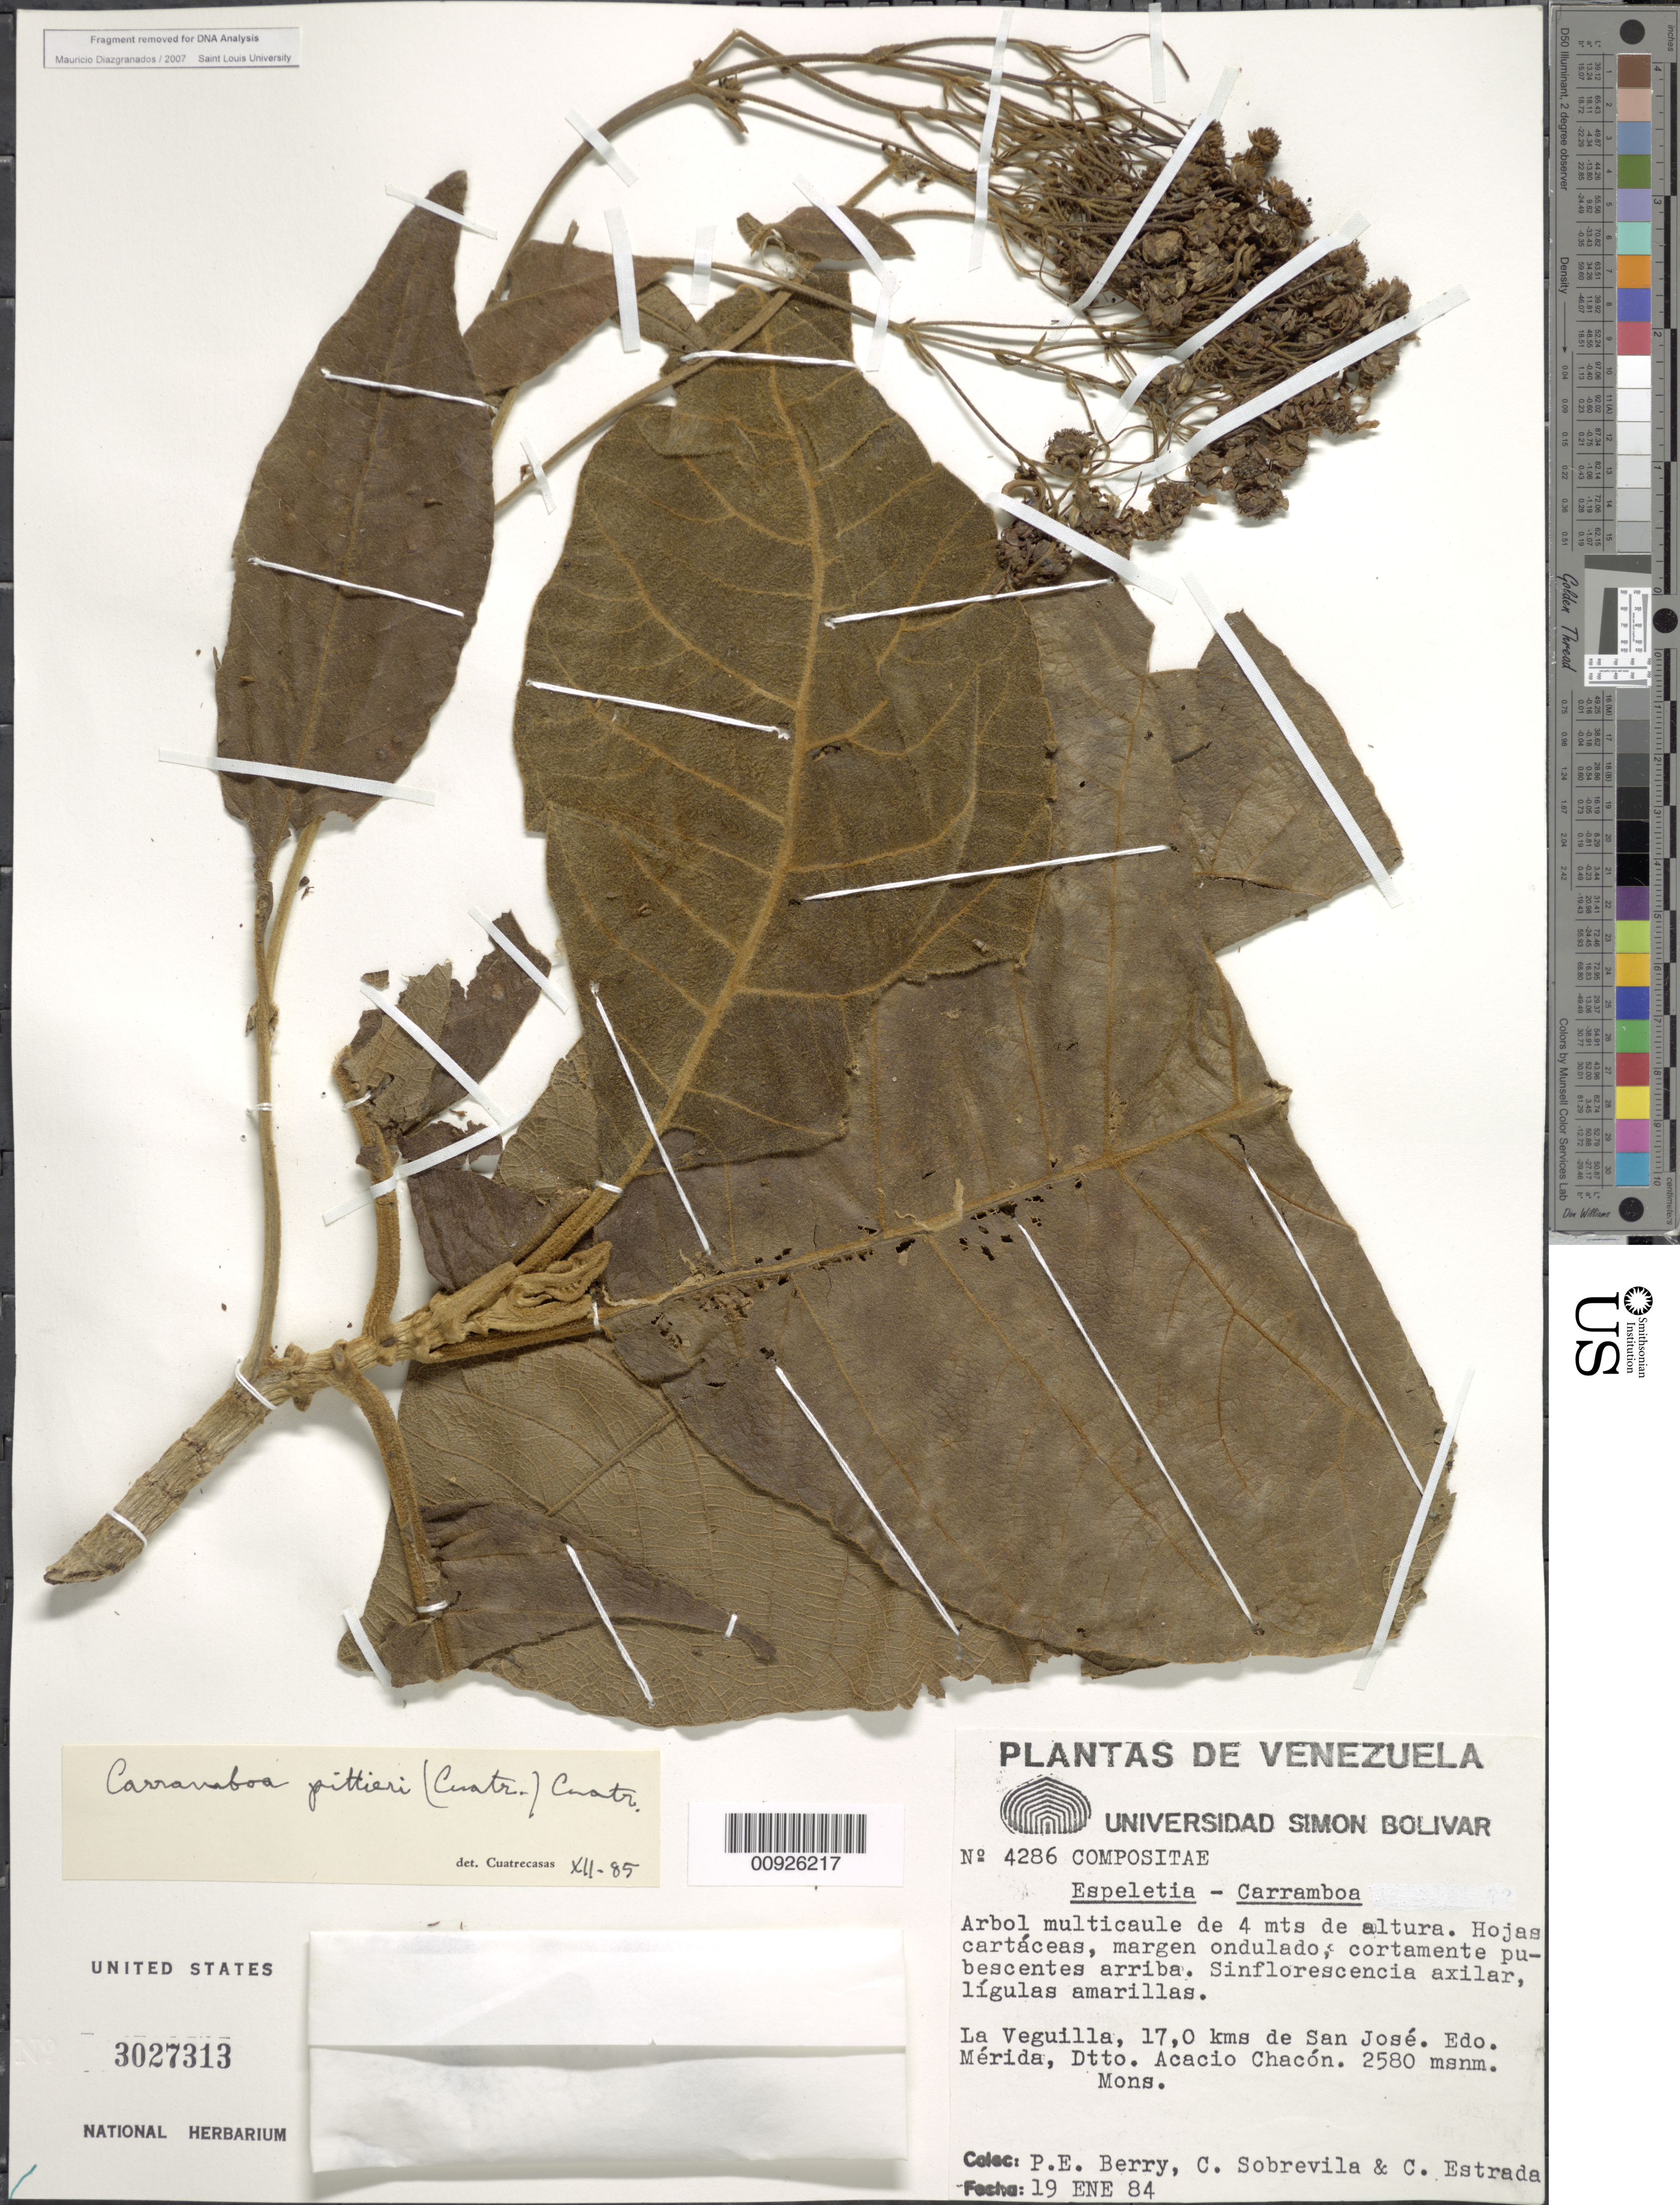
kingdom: Plantae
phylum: Tracheophyta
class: Magnoliopsida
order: Asterales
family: Asteraceae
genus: Carramboa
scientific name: Carramboa badilloi var. pittieri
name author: (Cuatrec.) Cuatrec.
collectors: P. E. Berry, C. Sobrevila & C. Estrada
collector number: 4286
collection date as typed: Transcribed d/m/y: 19/1/84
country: Venezuela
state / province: Mérida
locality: La Veguilla, 17.0 kms de San Jose, Dtto. Acacio Chacon, Mons.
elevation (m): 2850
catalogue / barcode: US 3027313